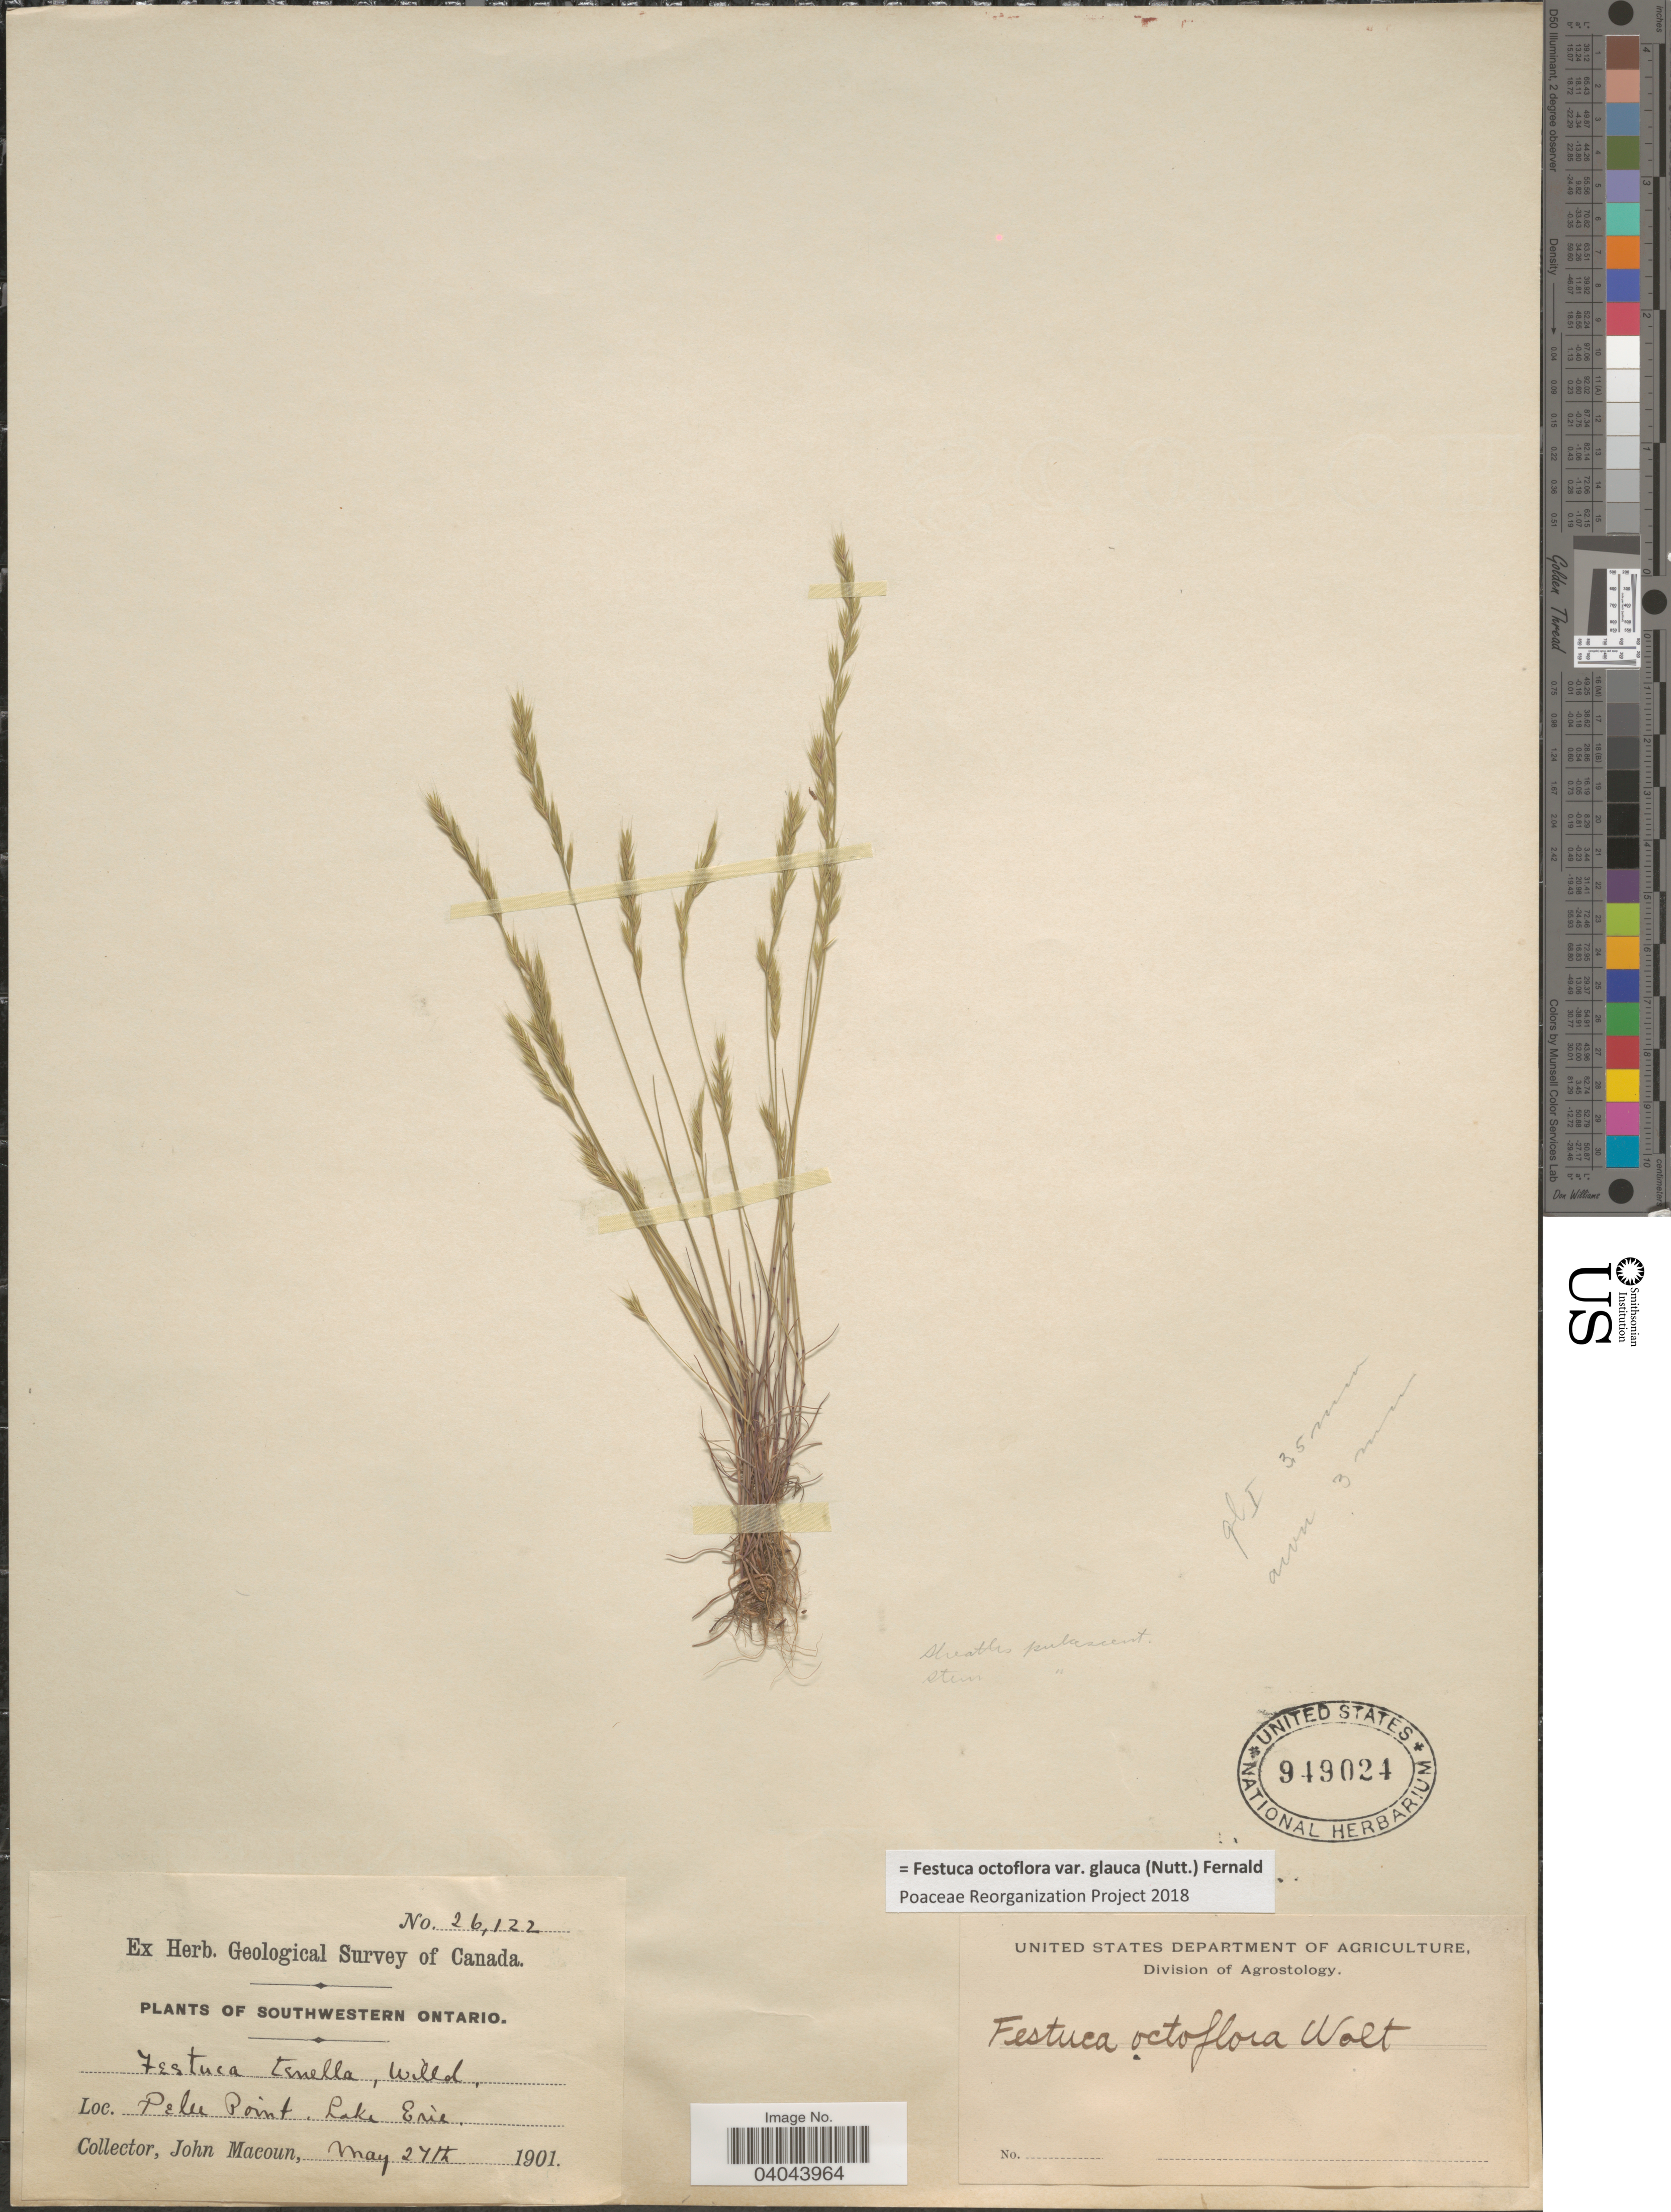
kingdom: Plantae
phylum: Tracheophyta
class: Liliopsida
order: Poales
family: Poaceae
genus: Festuca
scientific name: Festuca octoflora var. glauca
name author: (Nutt.) Fernald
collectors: J. Macoun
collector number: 26122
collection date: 1901-05-27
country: Canada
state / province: Ontario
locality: Southwestern Ontario. Pelu Point. Lake Eriè.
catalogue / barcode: US 949024